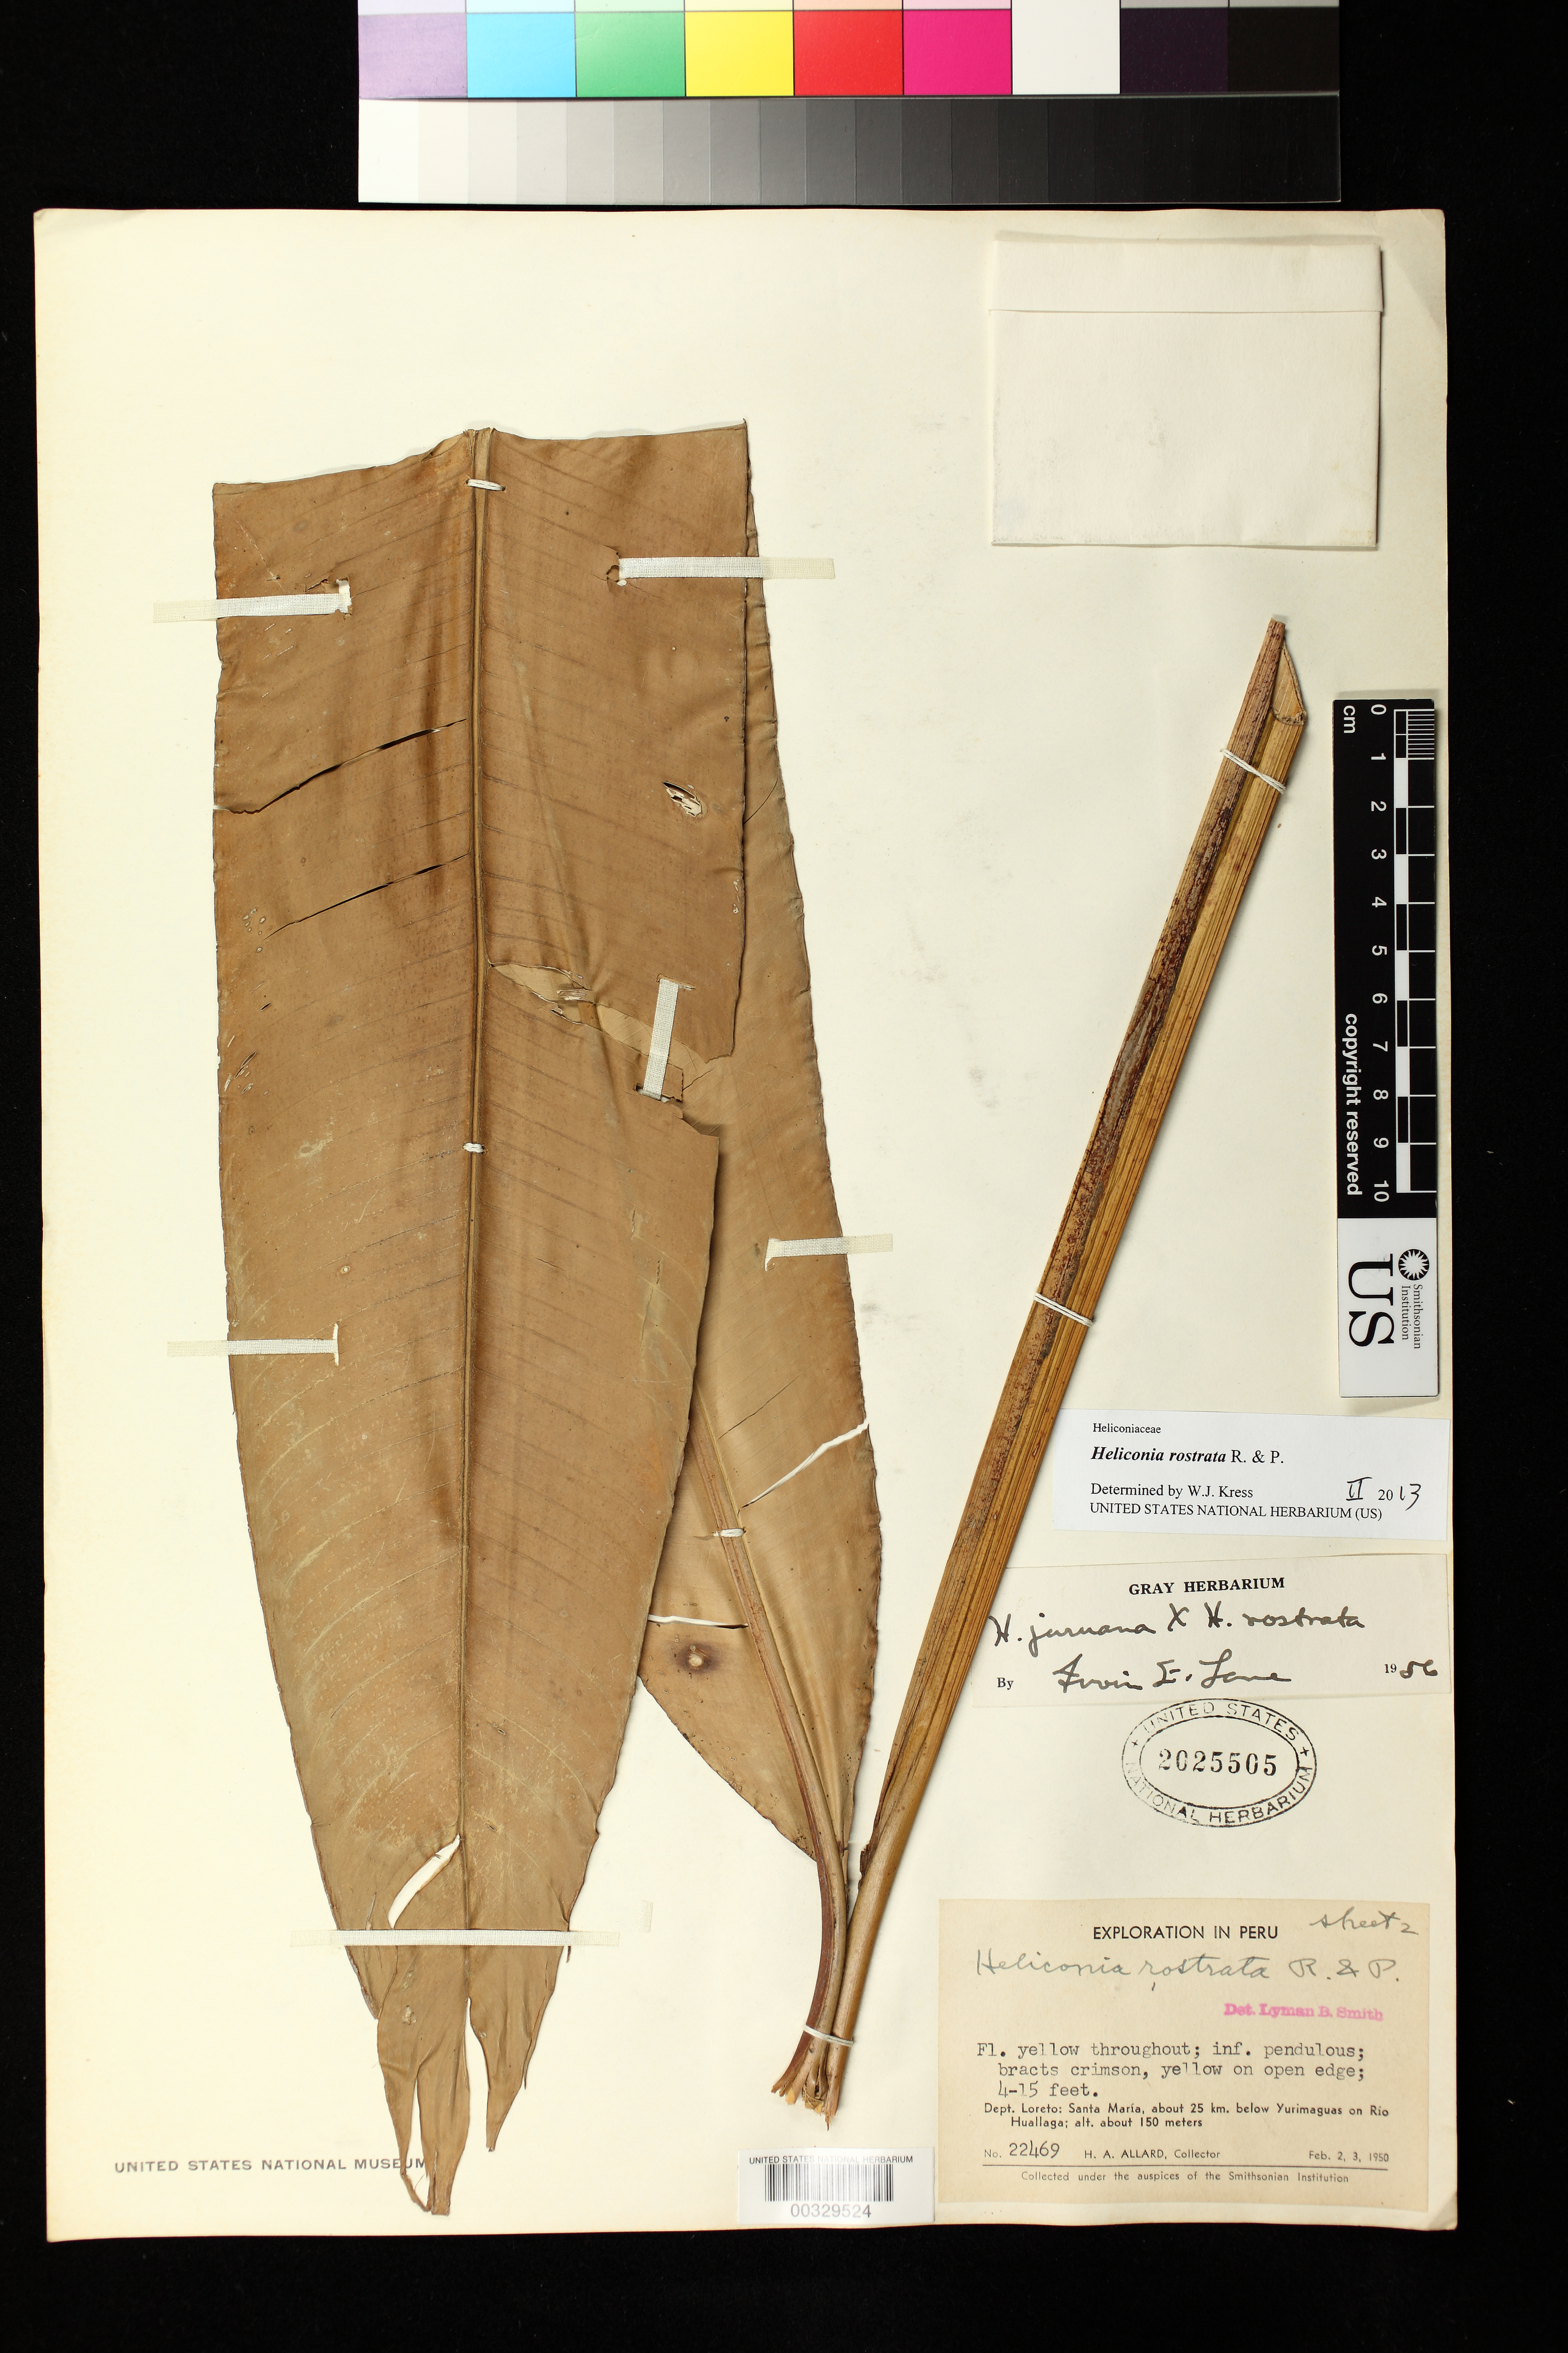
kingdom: Plantae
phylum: Tracheophyta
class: Liliopsida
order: Zingiberales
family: Heliconiaceae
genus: Heliconia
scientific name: Heliconia rostrata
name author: Ruiz & Pav.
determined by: Kress, W. J., (US), Smithsonian Institution - National Museum of Natural History (UNITED STATES)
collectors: H. A. Allard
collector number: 22469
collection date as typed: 02 Feb 1950 and 03 Feb 1950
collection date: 1950-02-02,1950-02-03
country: Peru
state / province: Loreto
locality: Santa maria, about 25 km below yurimaguas on rio huallaga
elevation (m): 150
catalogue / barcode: US 2025505